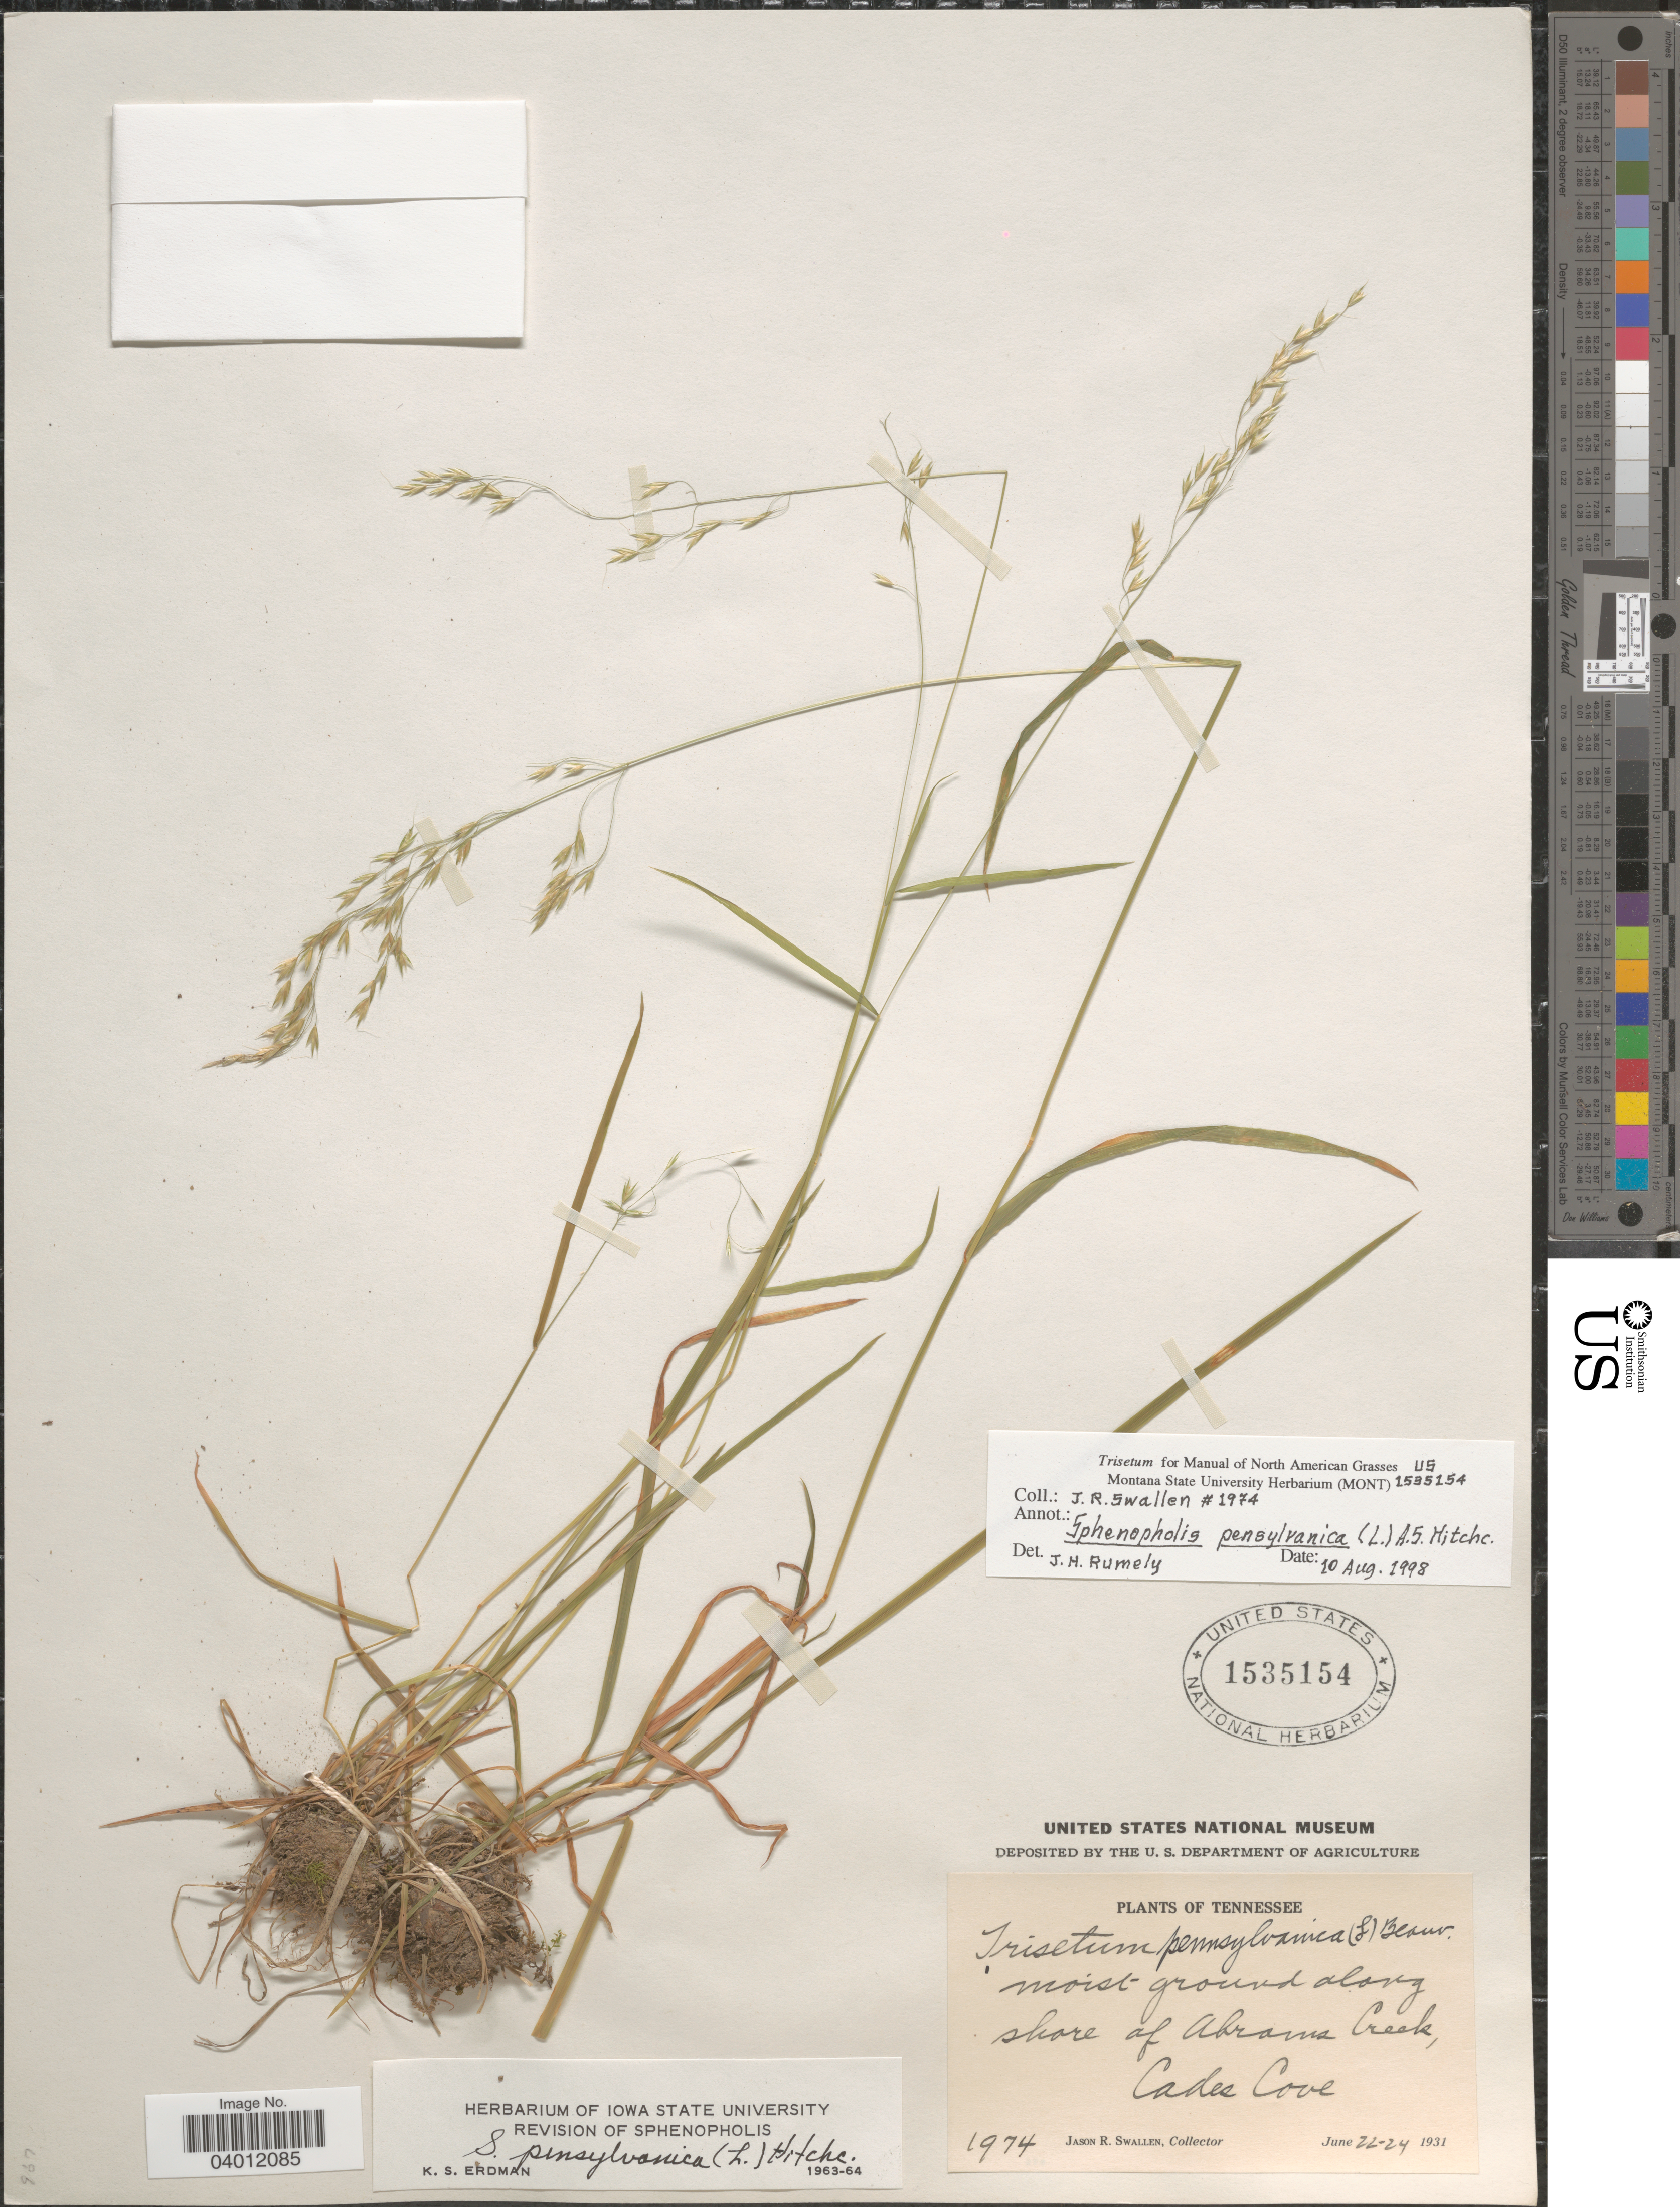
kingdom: Plantae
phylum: Tracheophyta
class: Liliopsida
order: Poales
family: Poaceae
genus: Sphenopholis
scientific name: Sphenopholis pensylvanica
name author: (L.) Hitchc.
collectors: J. R. Swallen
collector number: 1974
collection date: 1931-06-22/1931-06-24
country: United States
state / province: Tennessee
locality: Moist ground along shore of Abrams Creek, Cades Cove.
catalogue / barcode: US 1535154